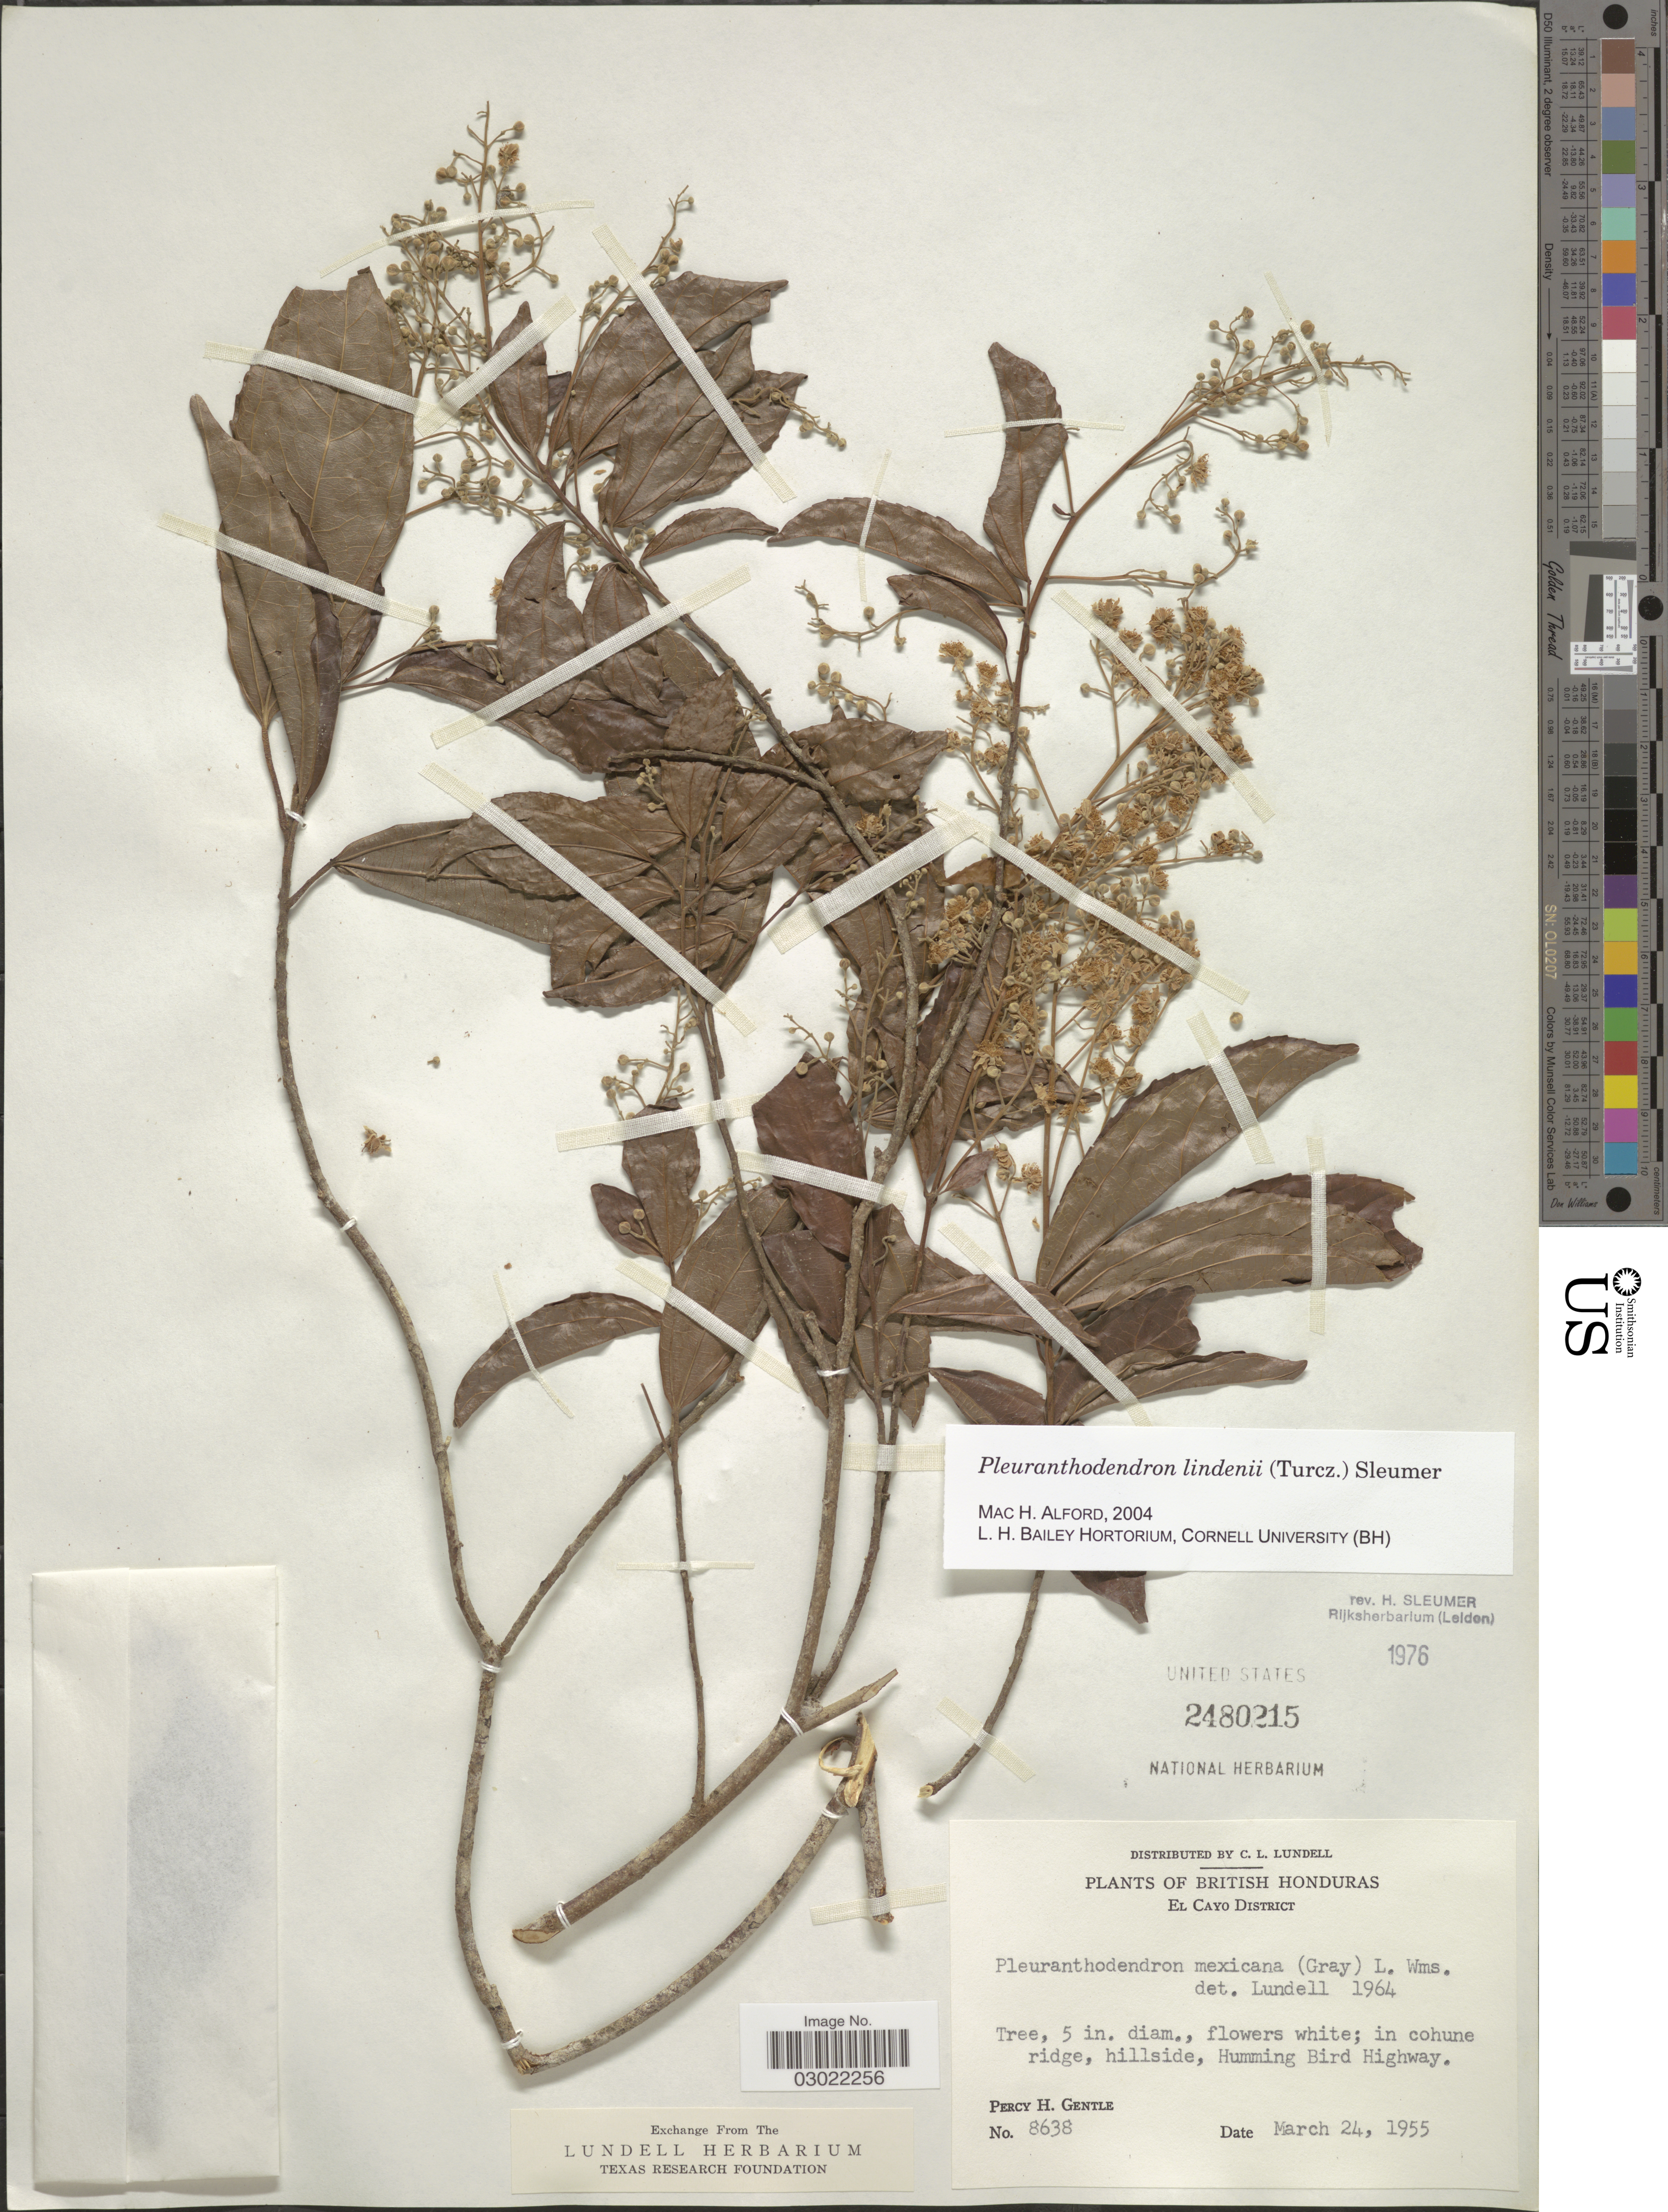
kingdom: Plantae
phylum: Tracheophyta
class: Magnoliopsida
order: Malpighiales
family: Salicaceae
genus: Pleuranthodendron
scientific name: Pleuranthodendron lindenii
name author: (Turcz.) Sleumer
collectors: P. H. Gentle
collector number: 8638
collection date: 1955-03-24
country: Belize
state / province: Cayo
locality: British Honduras. El Cayo District. In cohune ridge, hillside, Humming Bird Highway.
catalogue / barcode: US 2480215